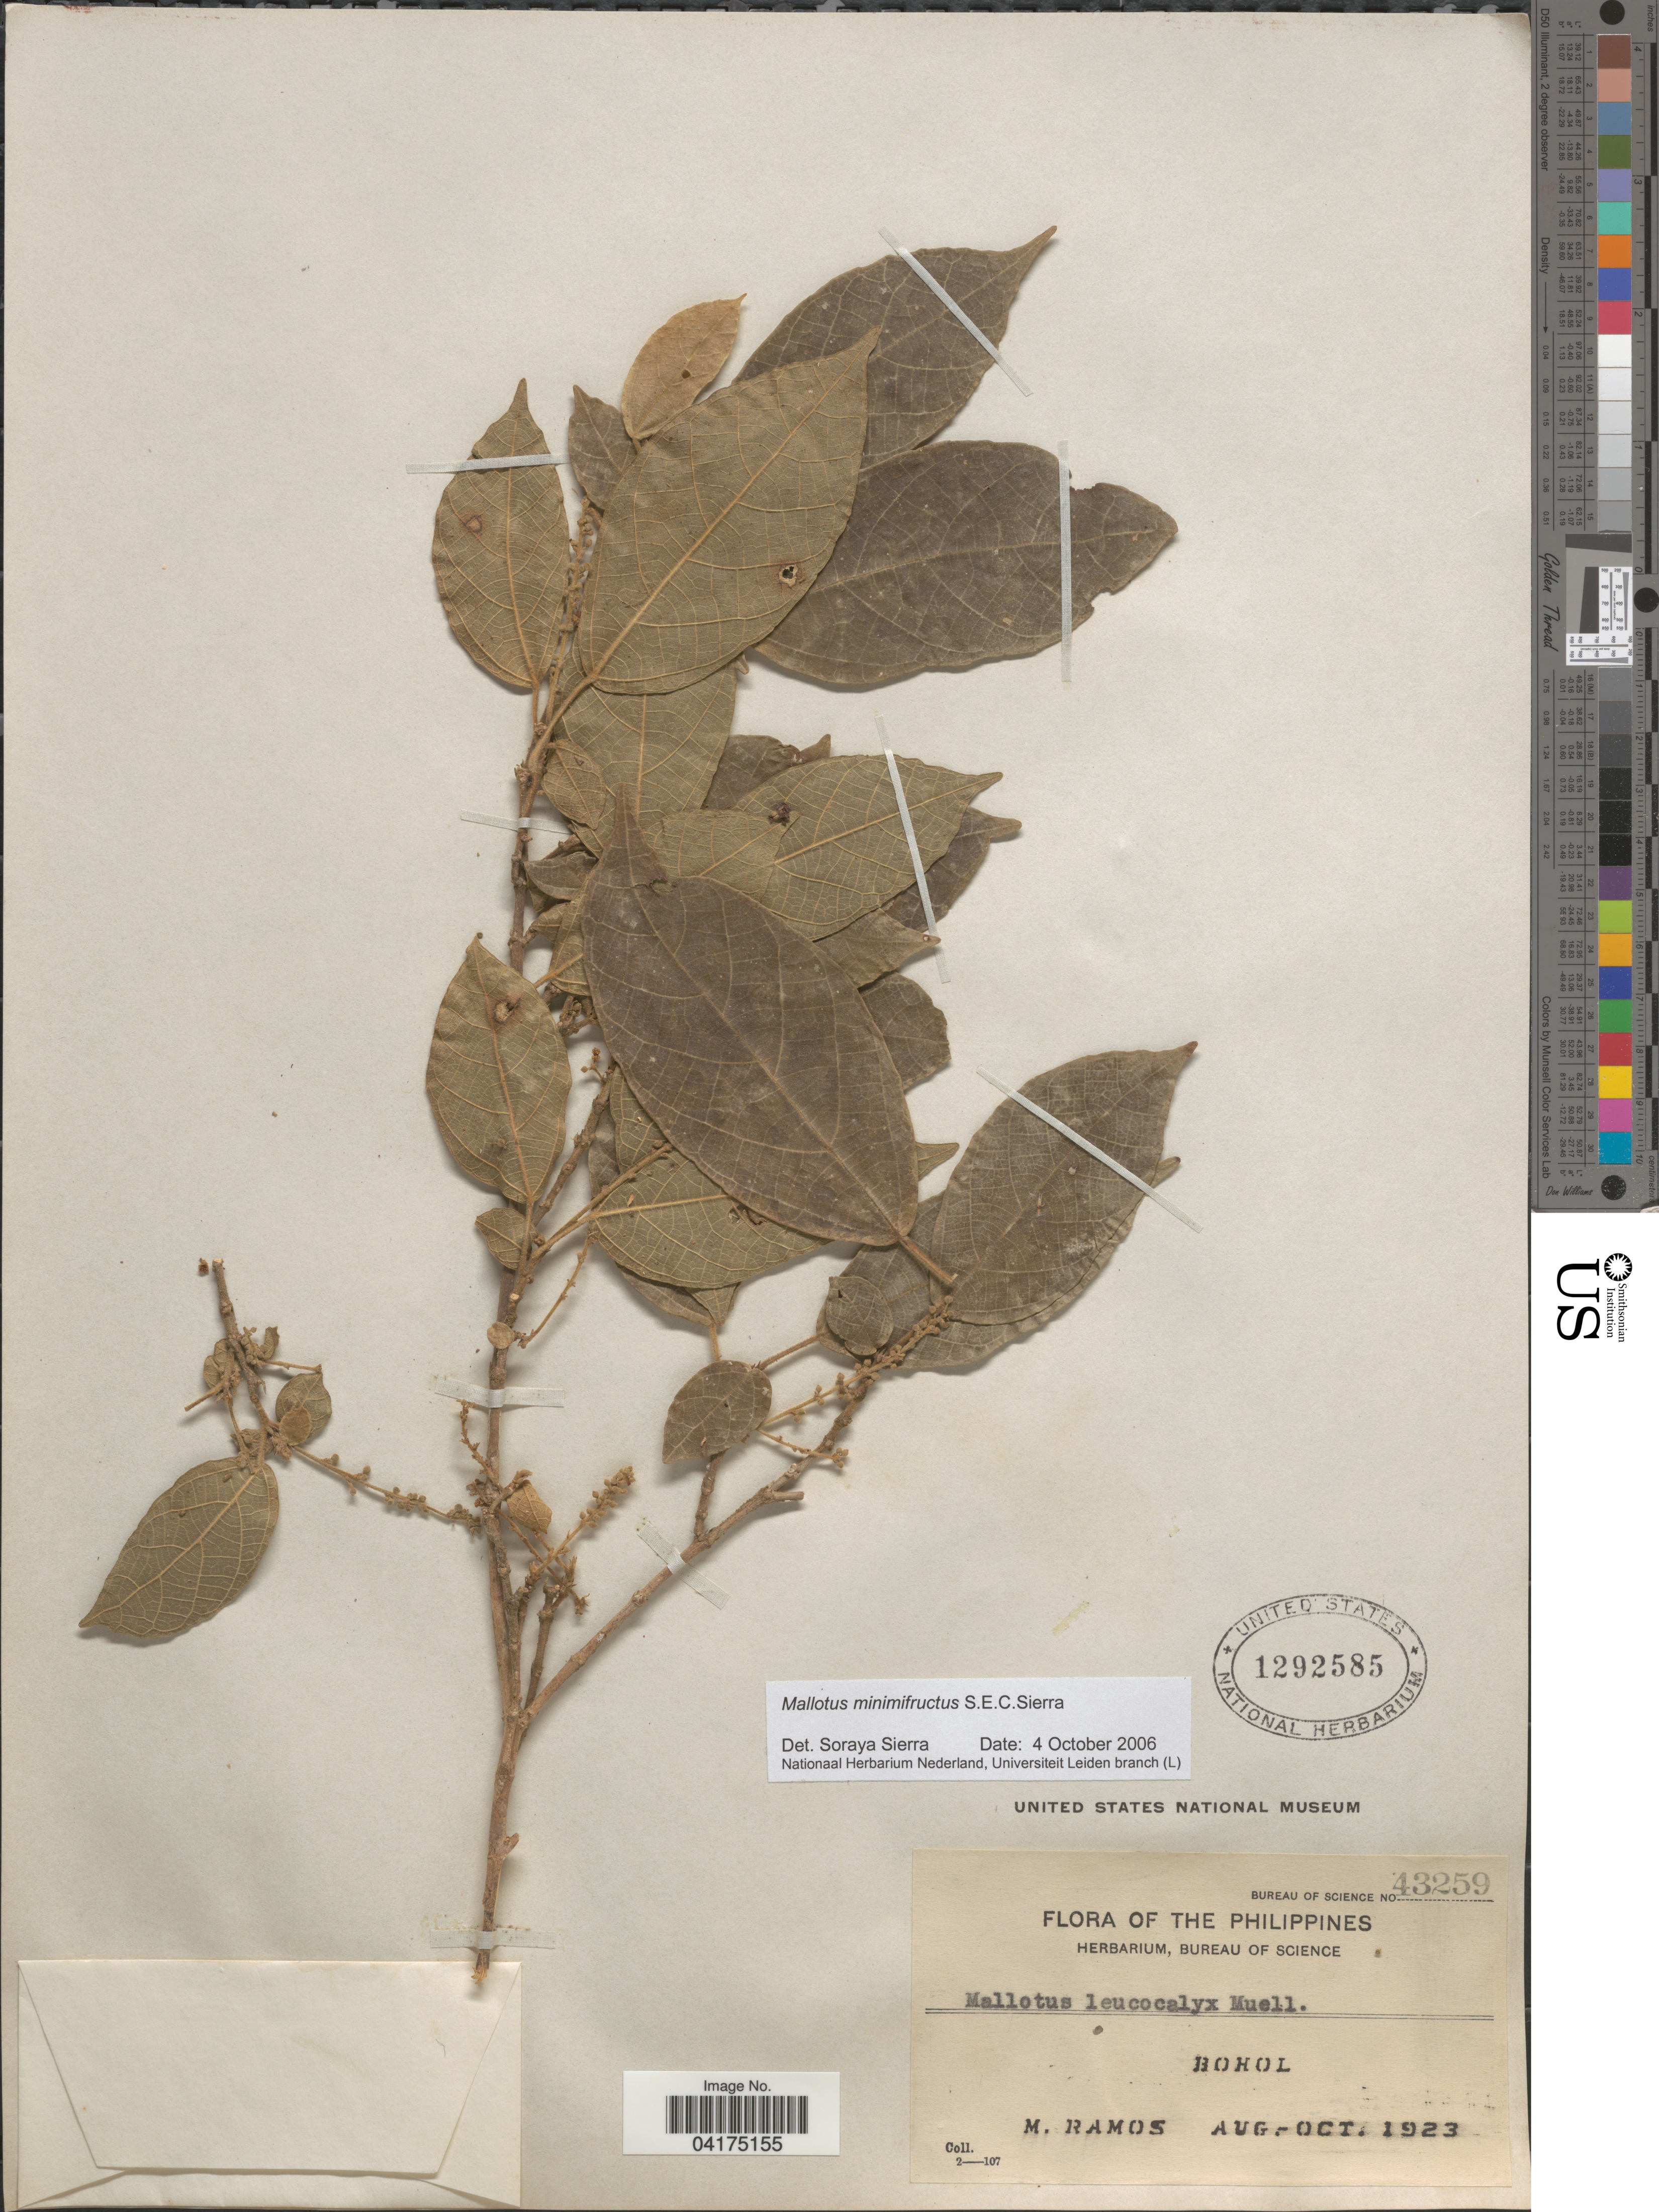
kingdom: Plantae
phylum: Tracheophyta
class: Magnoliopsida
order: Malpighiales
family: Euphorbiaceae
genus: Mallotus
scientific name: Mallotus minimifructus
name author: S.E.C. Sierra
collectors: M. Ramos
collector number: Bureau of Science 43259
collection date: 1923-08/1923-10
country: Philippines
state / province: Central Visayas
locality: Bohol.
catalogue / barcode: US 1292585